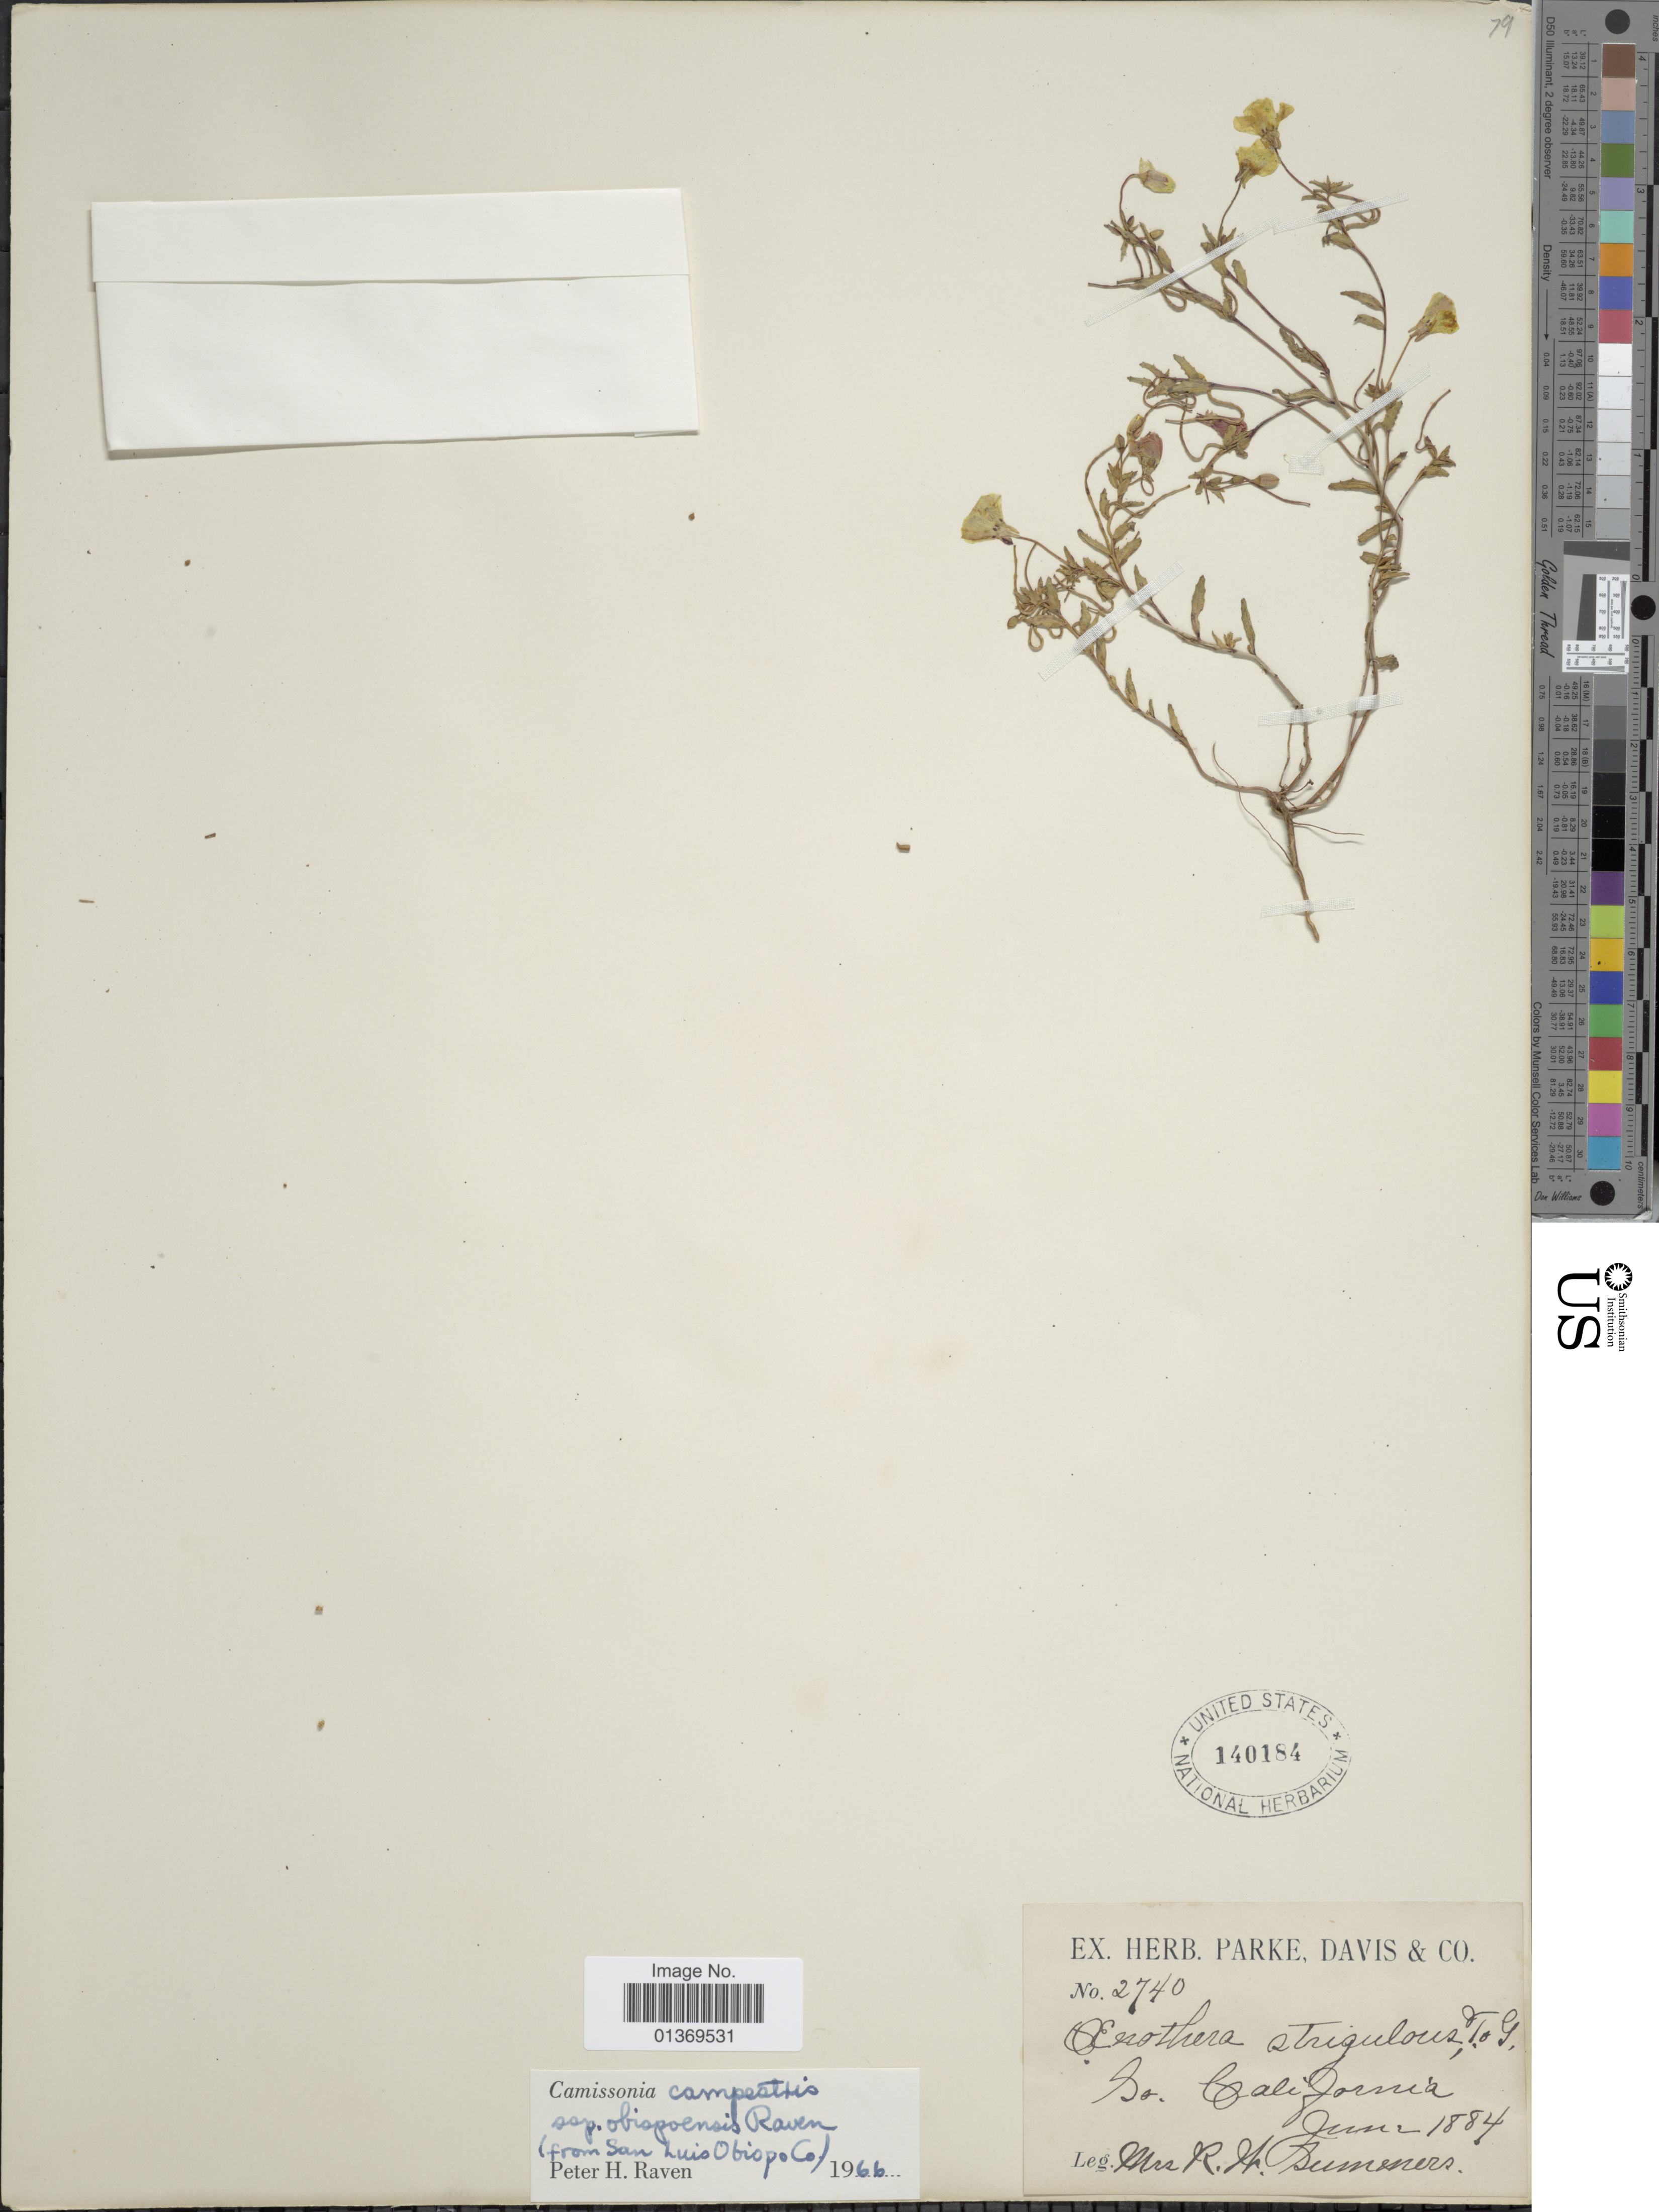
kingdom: Plantae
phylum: Tracheophyta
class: Magnoliopsida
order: Myrtales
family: Onagraceae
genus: Camissonia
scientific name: Camissonia campestris subsp. campestris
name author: (Greene) P.H. Raven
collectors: R. Summers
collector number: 2740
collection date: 1884-06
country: United States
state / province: California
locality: So. California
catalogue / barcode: US 140184